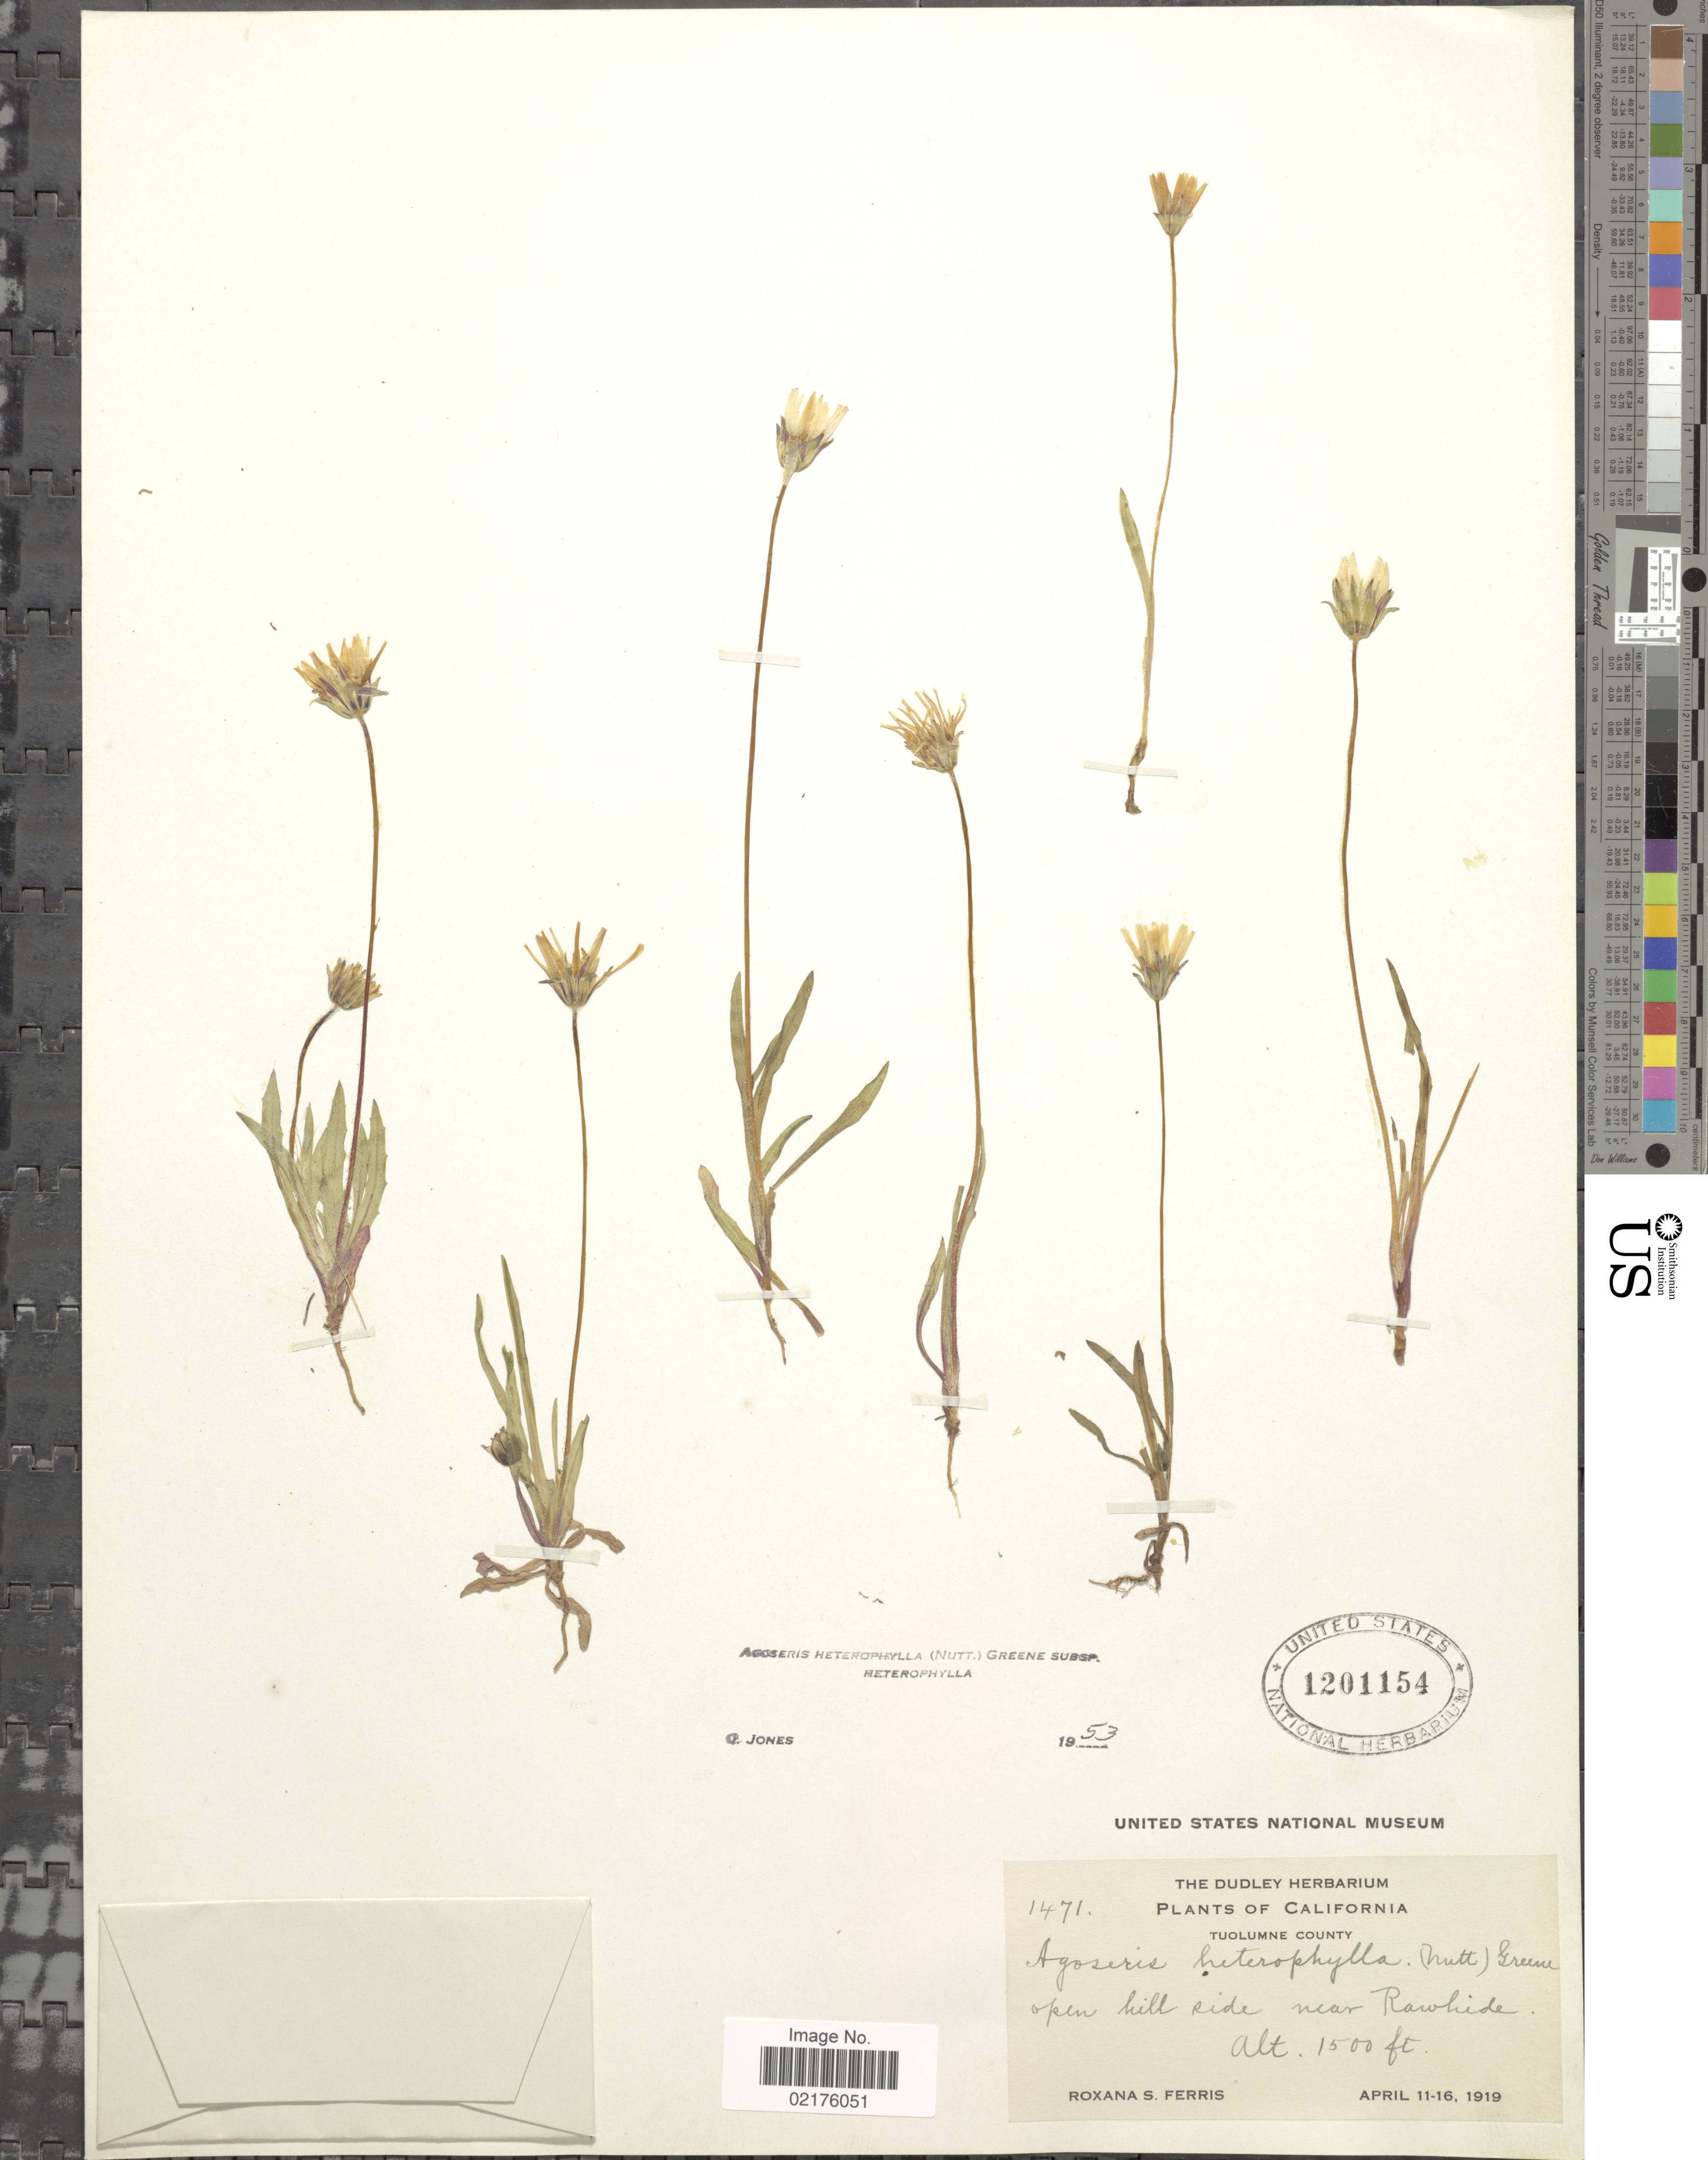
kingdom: Plantae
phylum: Tracheophyta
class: Magnoliopsida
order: Asterales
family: Asteraceae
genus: Agoseris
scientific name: Agoseris heterophylla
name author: (Nutt.) Greene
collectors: R. S. Ferris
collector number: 1471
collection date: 1919-04-11/1919-04-16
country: United States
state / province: California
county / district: Tuolumne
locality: Tuolumne County, Open hill side near Rawhide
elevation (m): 457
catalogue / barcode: US 1201154